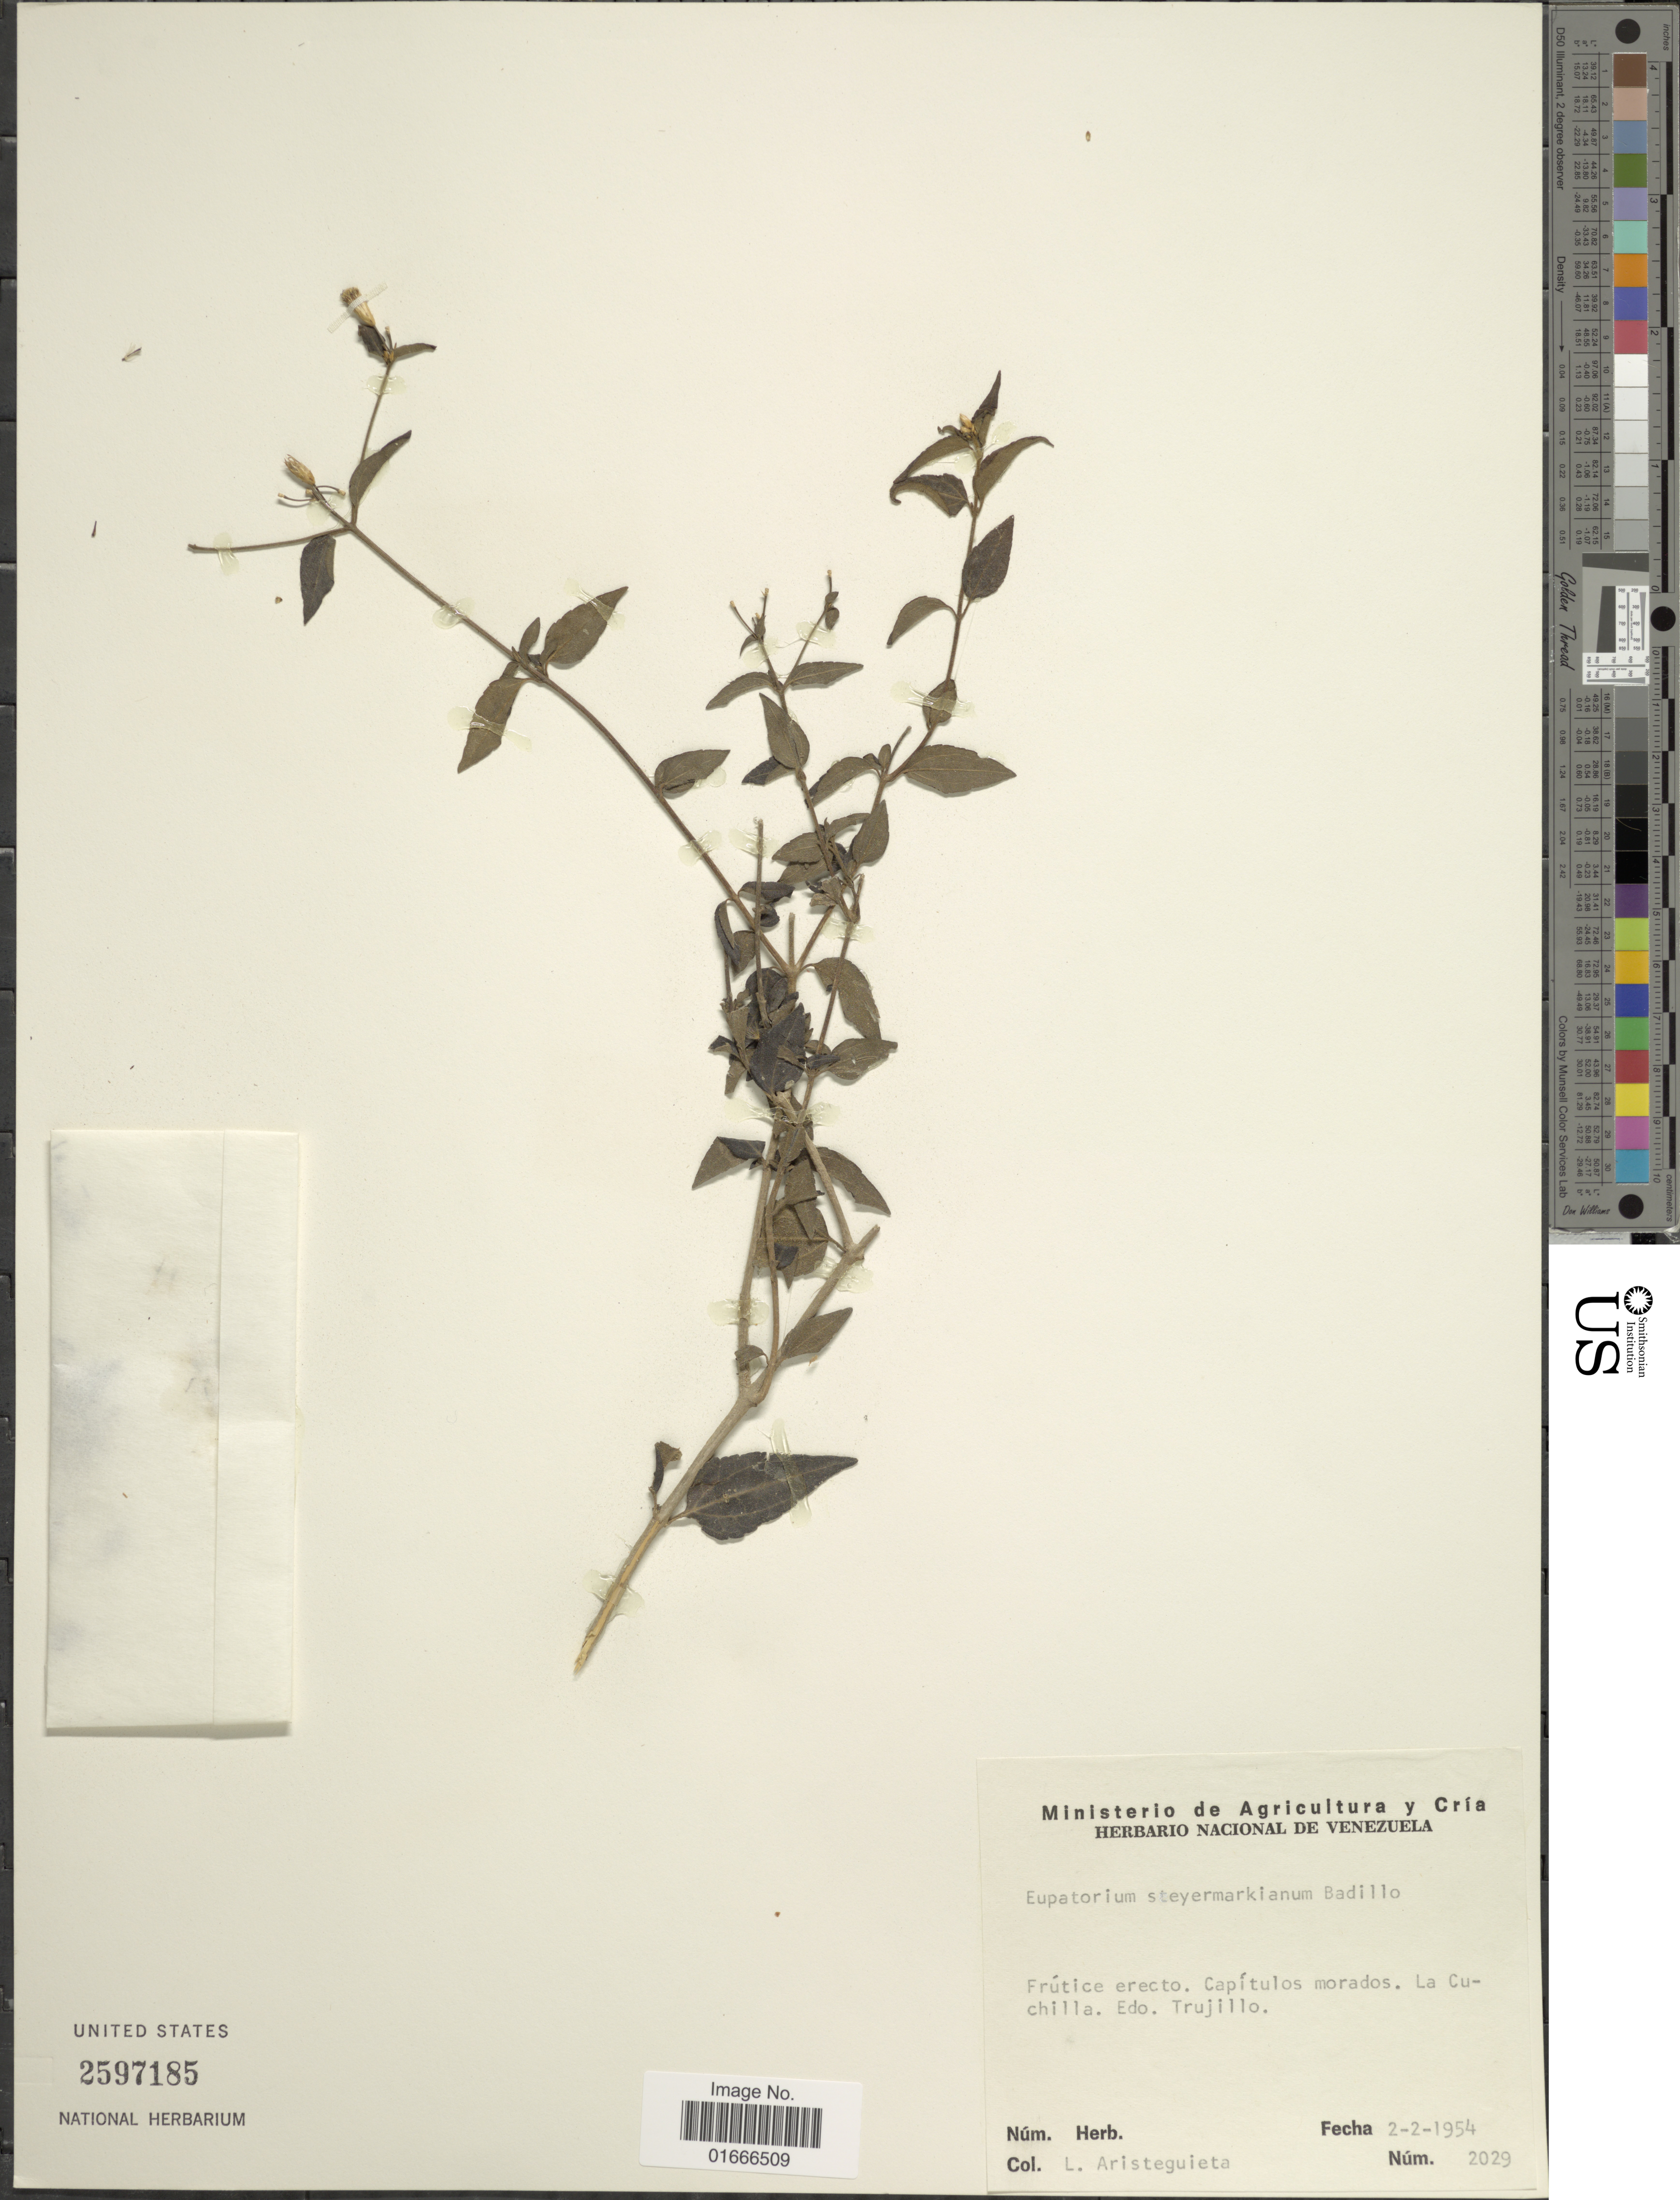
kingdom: Plantae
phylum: Tracheophyta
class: Magnoliopsida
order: Asterales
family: Asteraceae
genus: Chromolaena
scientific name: Chromolaena steyermarkiana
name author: (V.M. Badillo) R.M. King & H. Rob.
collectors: L. Aristeguieta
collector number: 2029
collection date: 1954-02-02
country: Venezuela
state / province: Trujillo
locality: La Cuchilla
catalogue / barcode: US 2597185